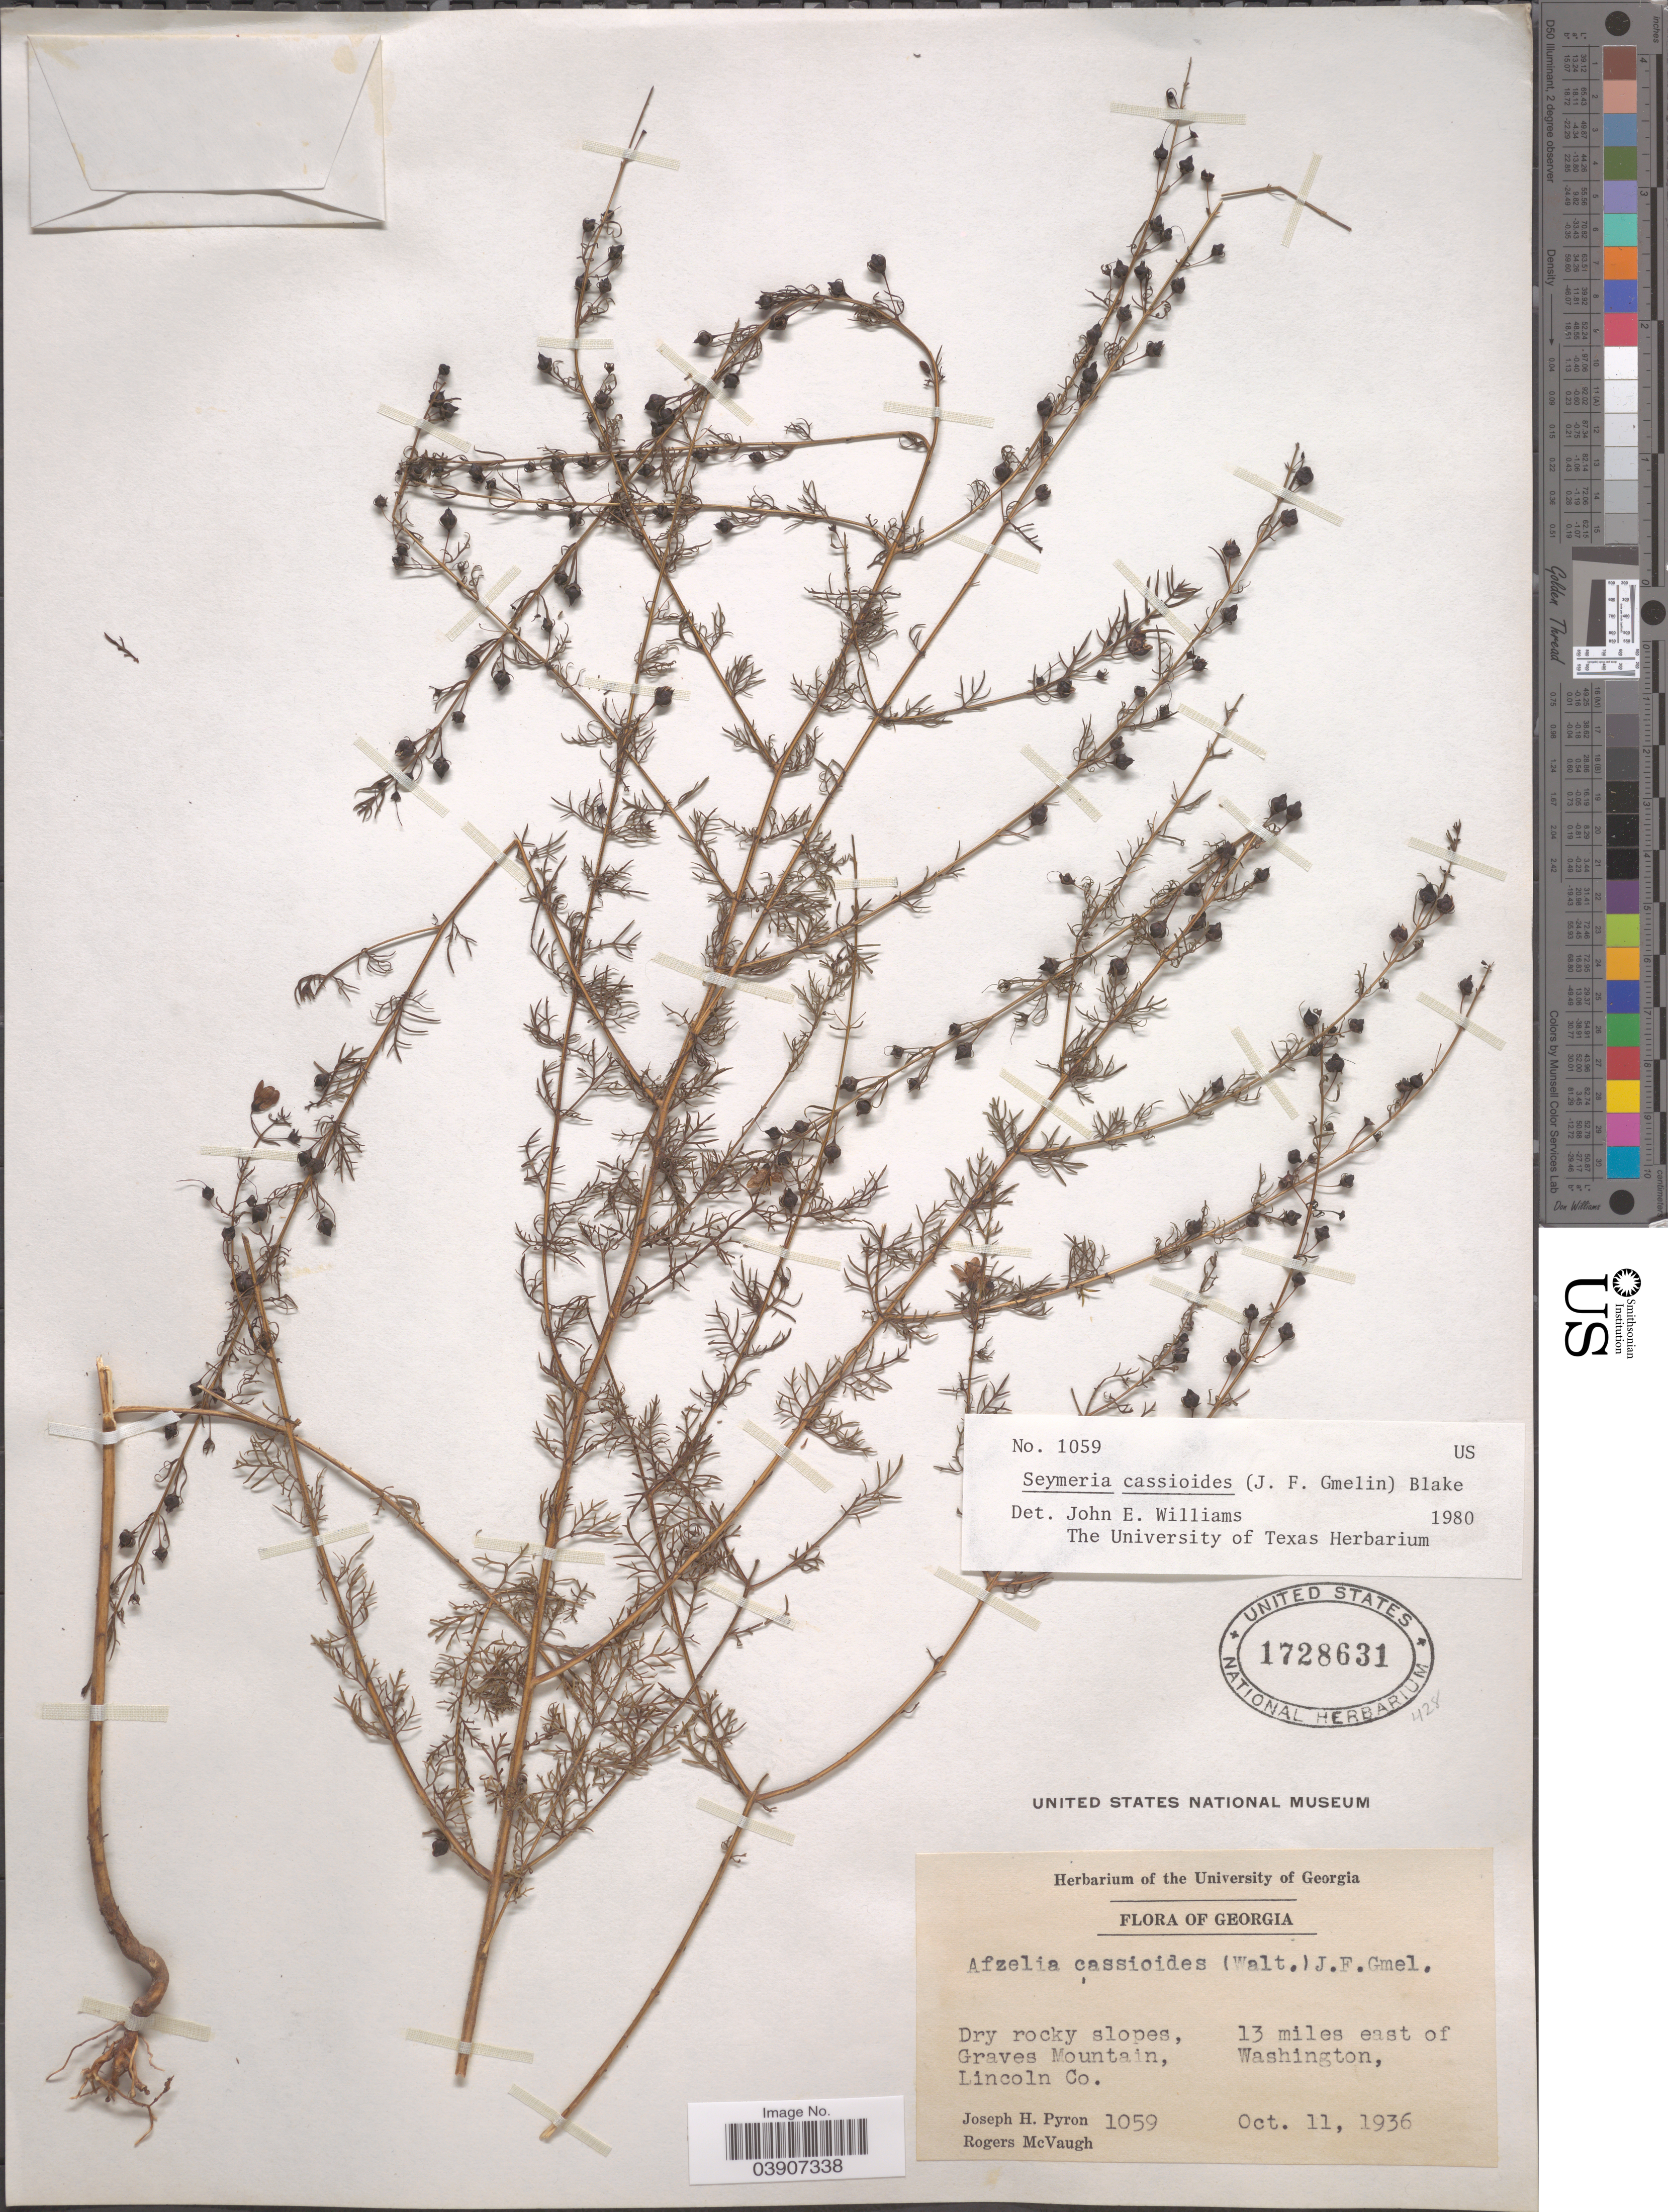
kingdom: Plantae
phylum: Tracheophyta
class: Magnoliopsida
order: Lamiales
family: Orobanchaceae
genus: Seymeria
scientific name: Seymeria cassioides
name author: (J.F. Gmel.) S.F. Blake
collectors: J. H. Pyron & R. McVaugh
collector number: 1059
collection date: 1936-10-11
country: United States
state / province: Washington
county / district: Lincoln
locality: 13 miles east of Graves Mountain, Washington, Lincoln Co.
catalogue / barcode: US 1728631